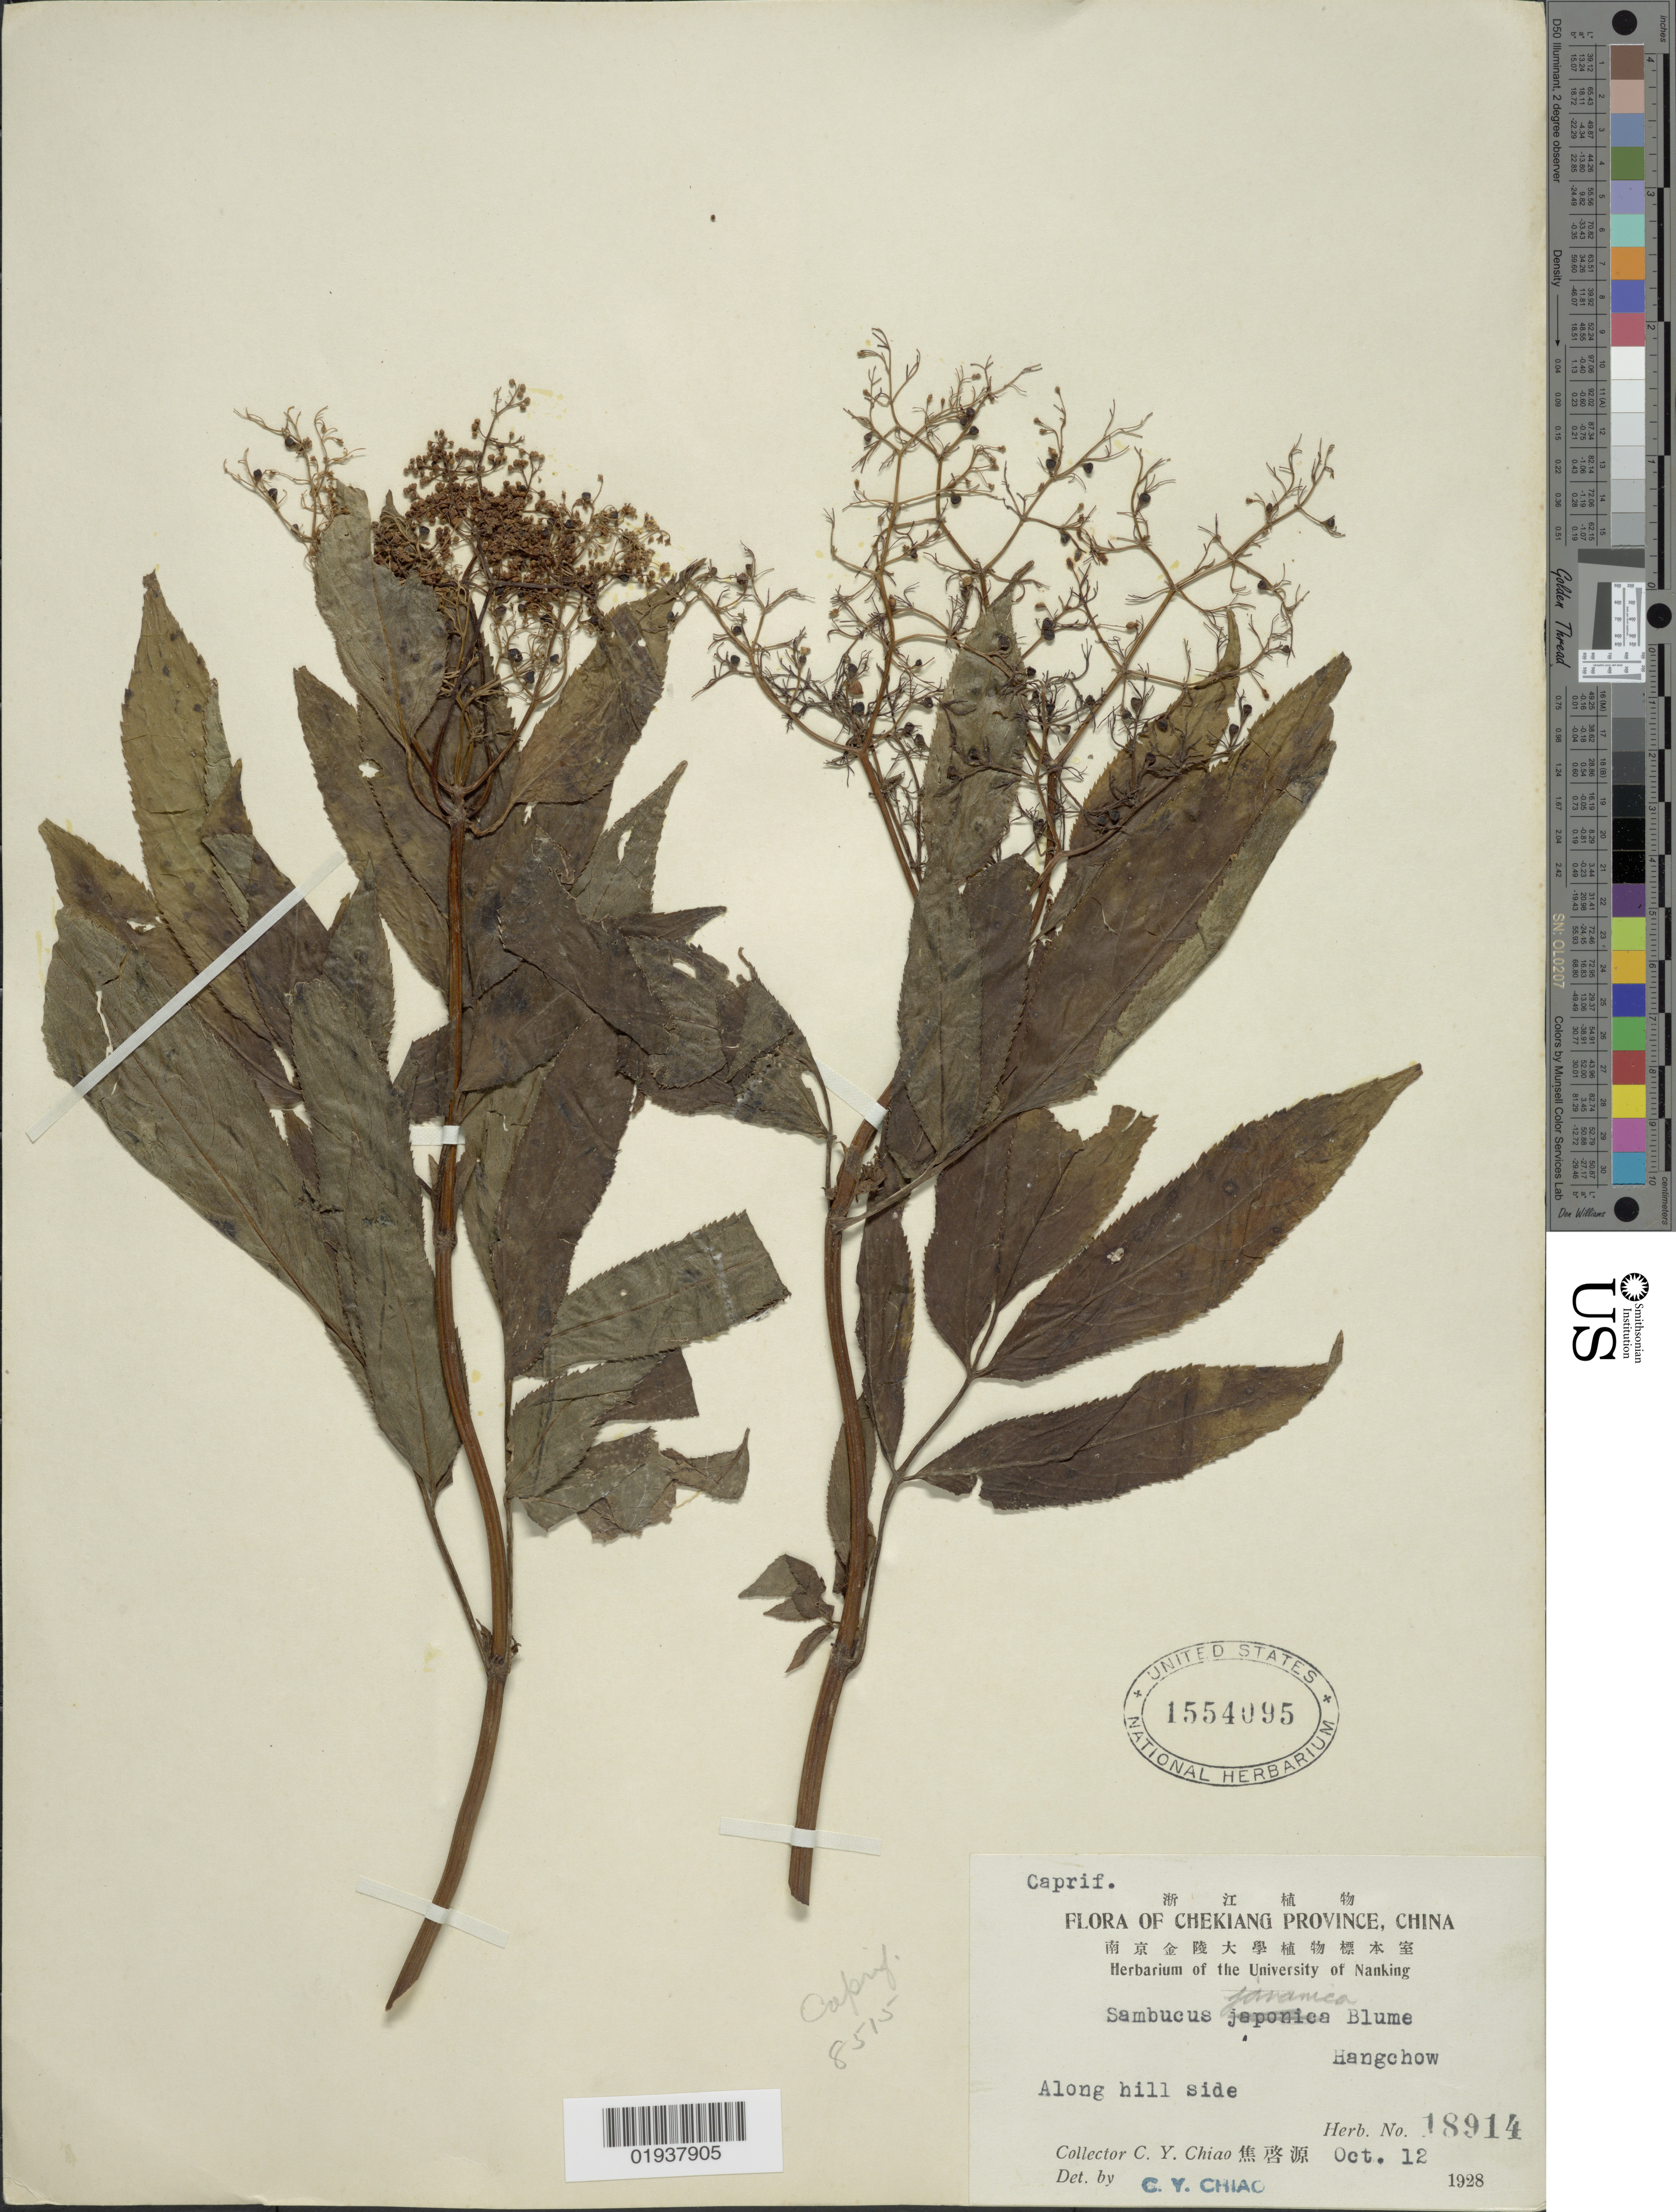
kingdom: Plantae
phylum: Tracheophyta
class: Magnoliopsida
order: Dipsacales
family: Viburnaceae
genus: Sambucus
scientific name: Sambucus javanica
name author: Blume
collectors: C. Y. Chiao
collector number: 18914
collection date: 1928-10-12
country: China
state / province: Zhejiang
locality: Chekiang Province. Hangchow.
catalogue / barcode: US 1554095